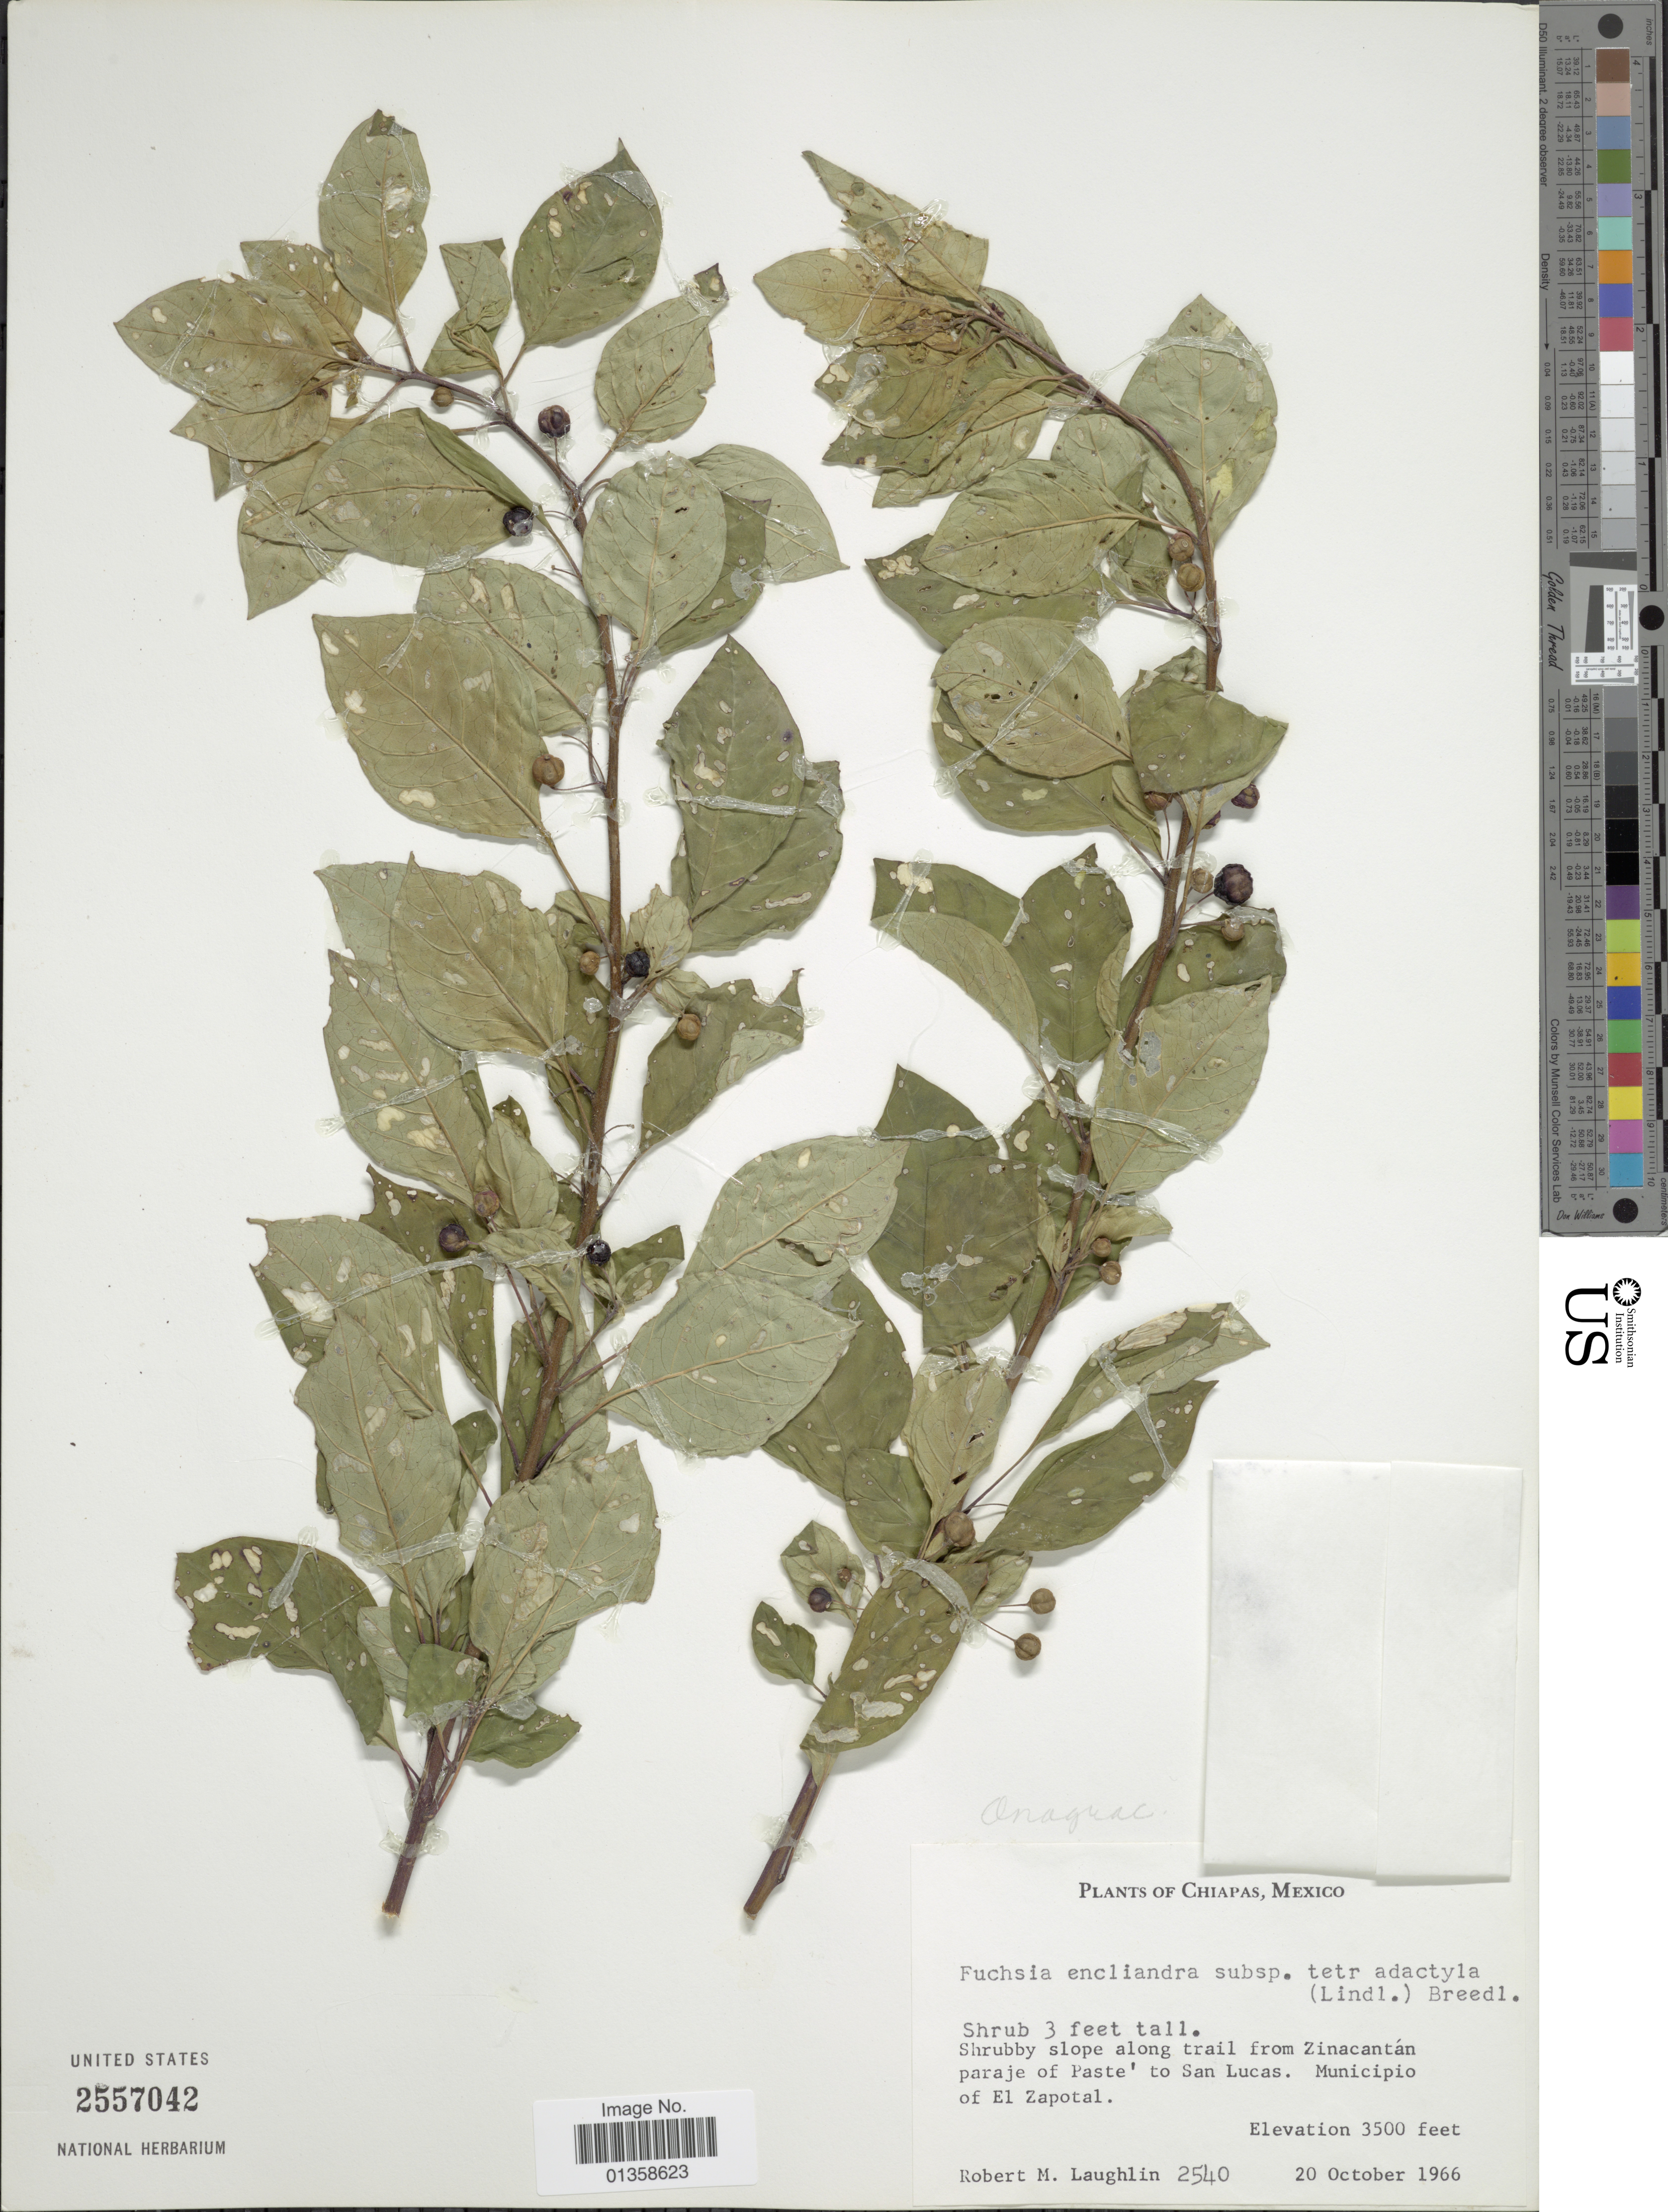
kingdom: Plantae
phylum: Tracheophyta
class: Magnoliopsida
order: Myrtales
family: Onagraceae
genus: Fuchsia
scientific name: Fuchsia encliandra subsp. tetradactyla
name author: (Lindl.) Breedlove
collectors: R. M. Laughlin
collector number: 2540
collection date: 1966-10-20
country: Mexico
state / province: Chiapas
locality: Along trail from Zinacantán paraje of Paste' to San Lucas. Municipio of El Zapotal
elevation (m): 1067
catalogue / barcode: US 2557042